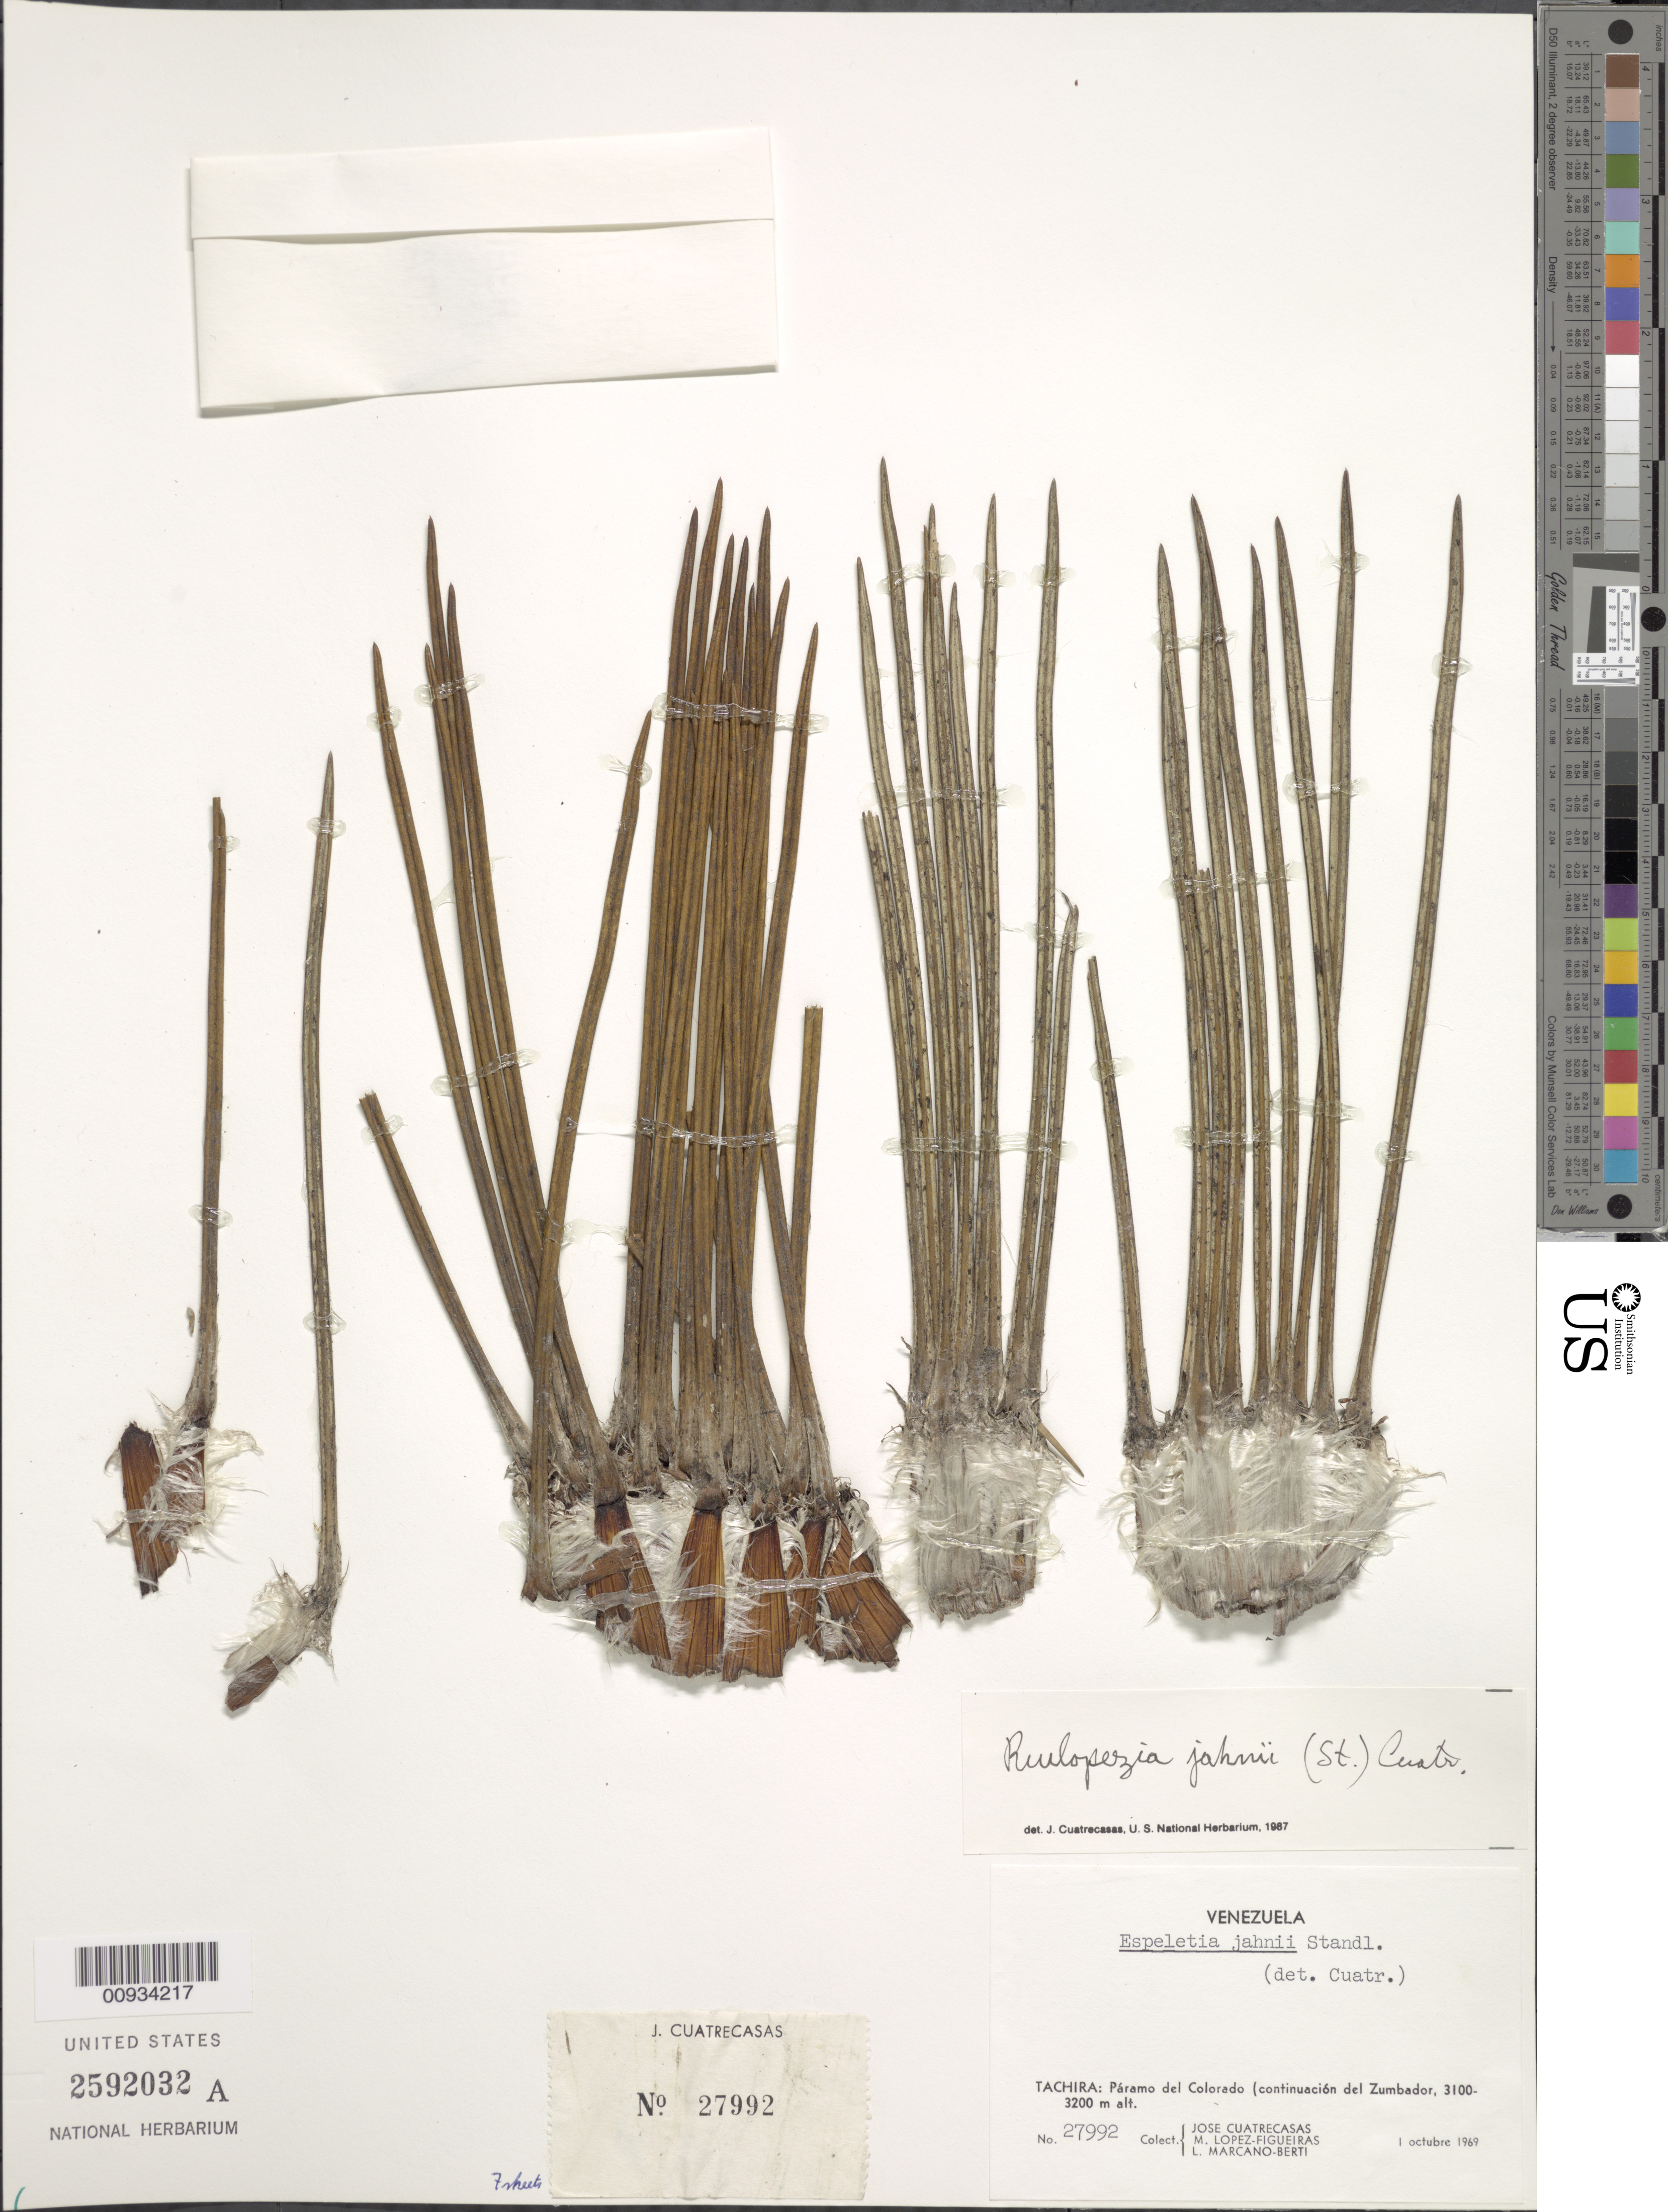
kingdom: Plantae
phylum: Tracheophyta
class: Magnoliopsida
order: Asterales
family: Asteraceae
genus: Ruilopezia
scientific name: Ruilopezia jahnii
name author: (Standl.) Cuatrec.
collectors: J. Cuatrecasas, M. López Figueiras & L. Marcano-Berti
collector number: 27992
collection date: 1969-10-01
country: Venezuela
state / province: Tachira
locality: Paramo del Colorado (continuacion del Zumbador)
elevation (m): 3100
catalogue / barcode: US 2592032A